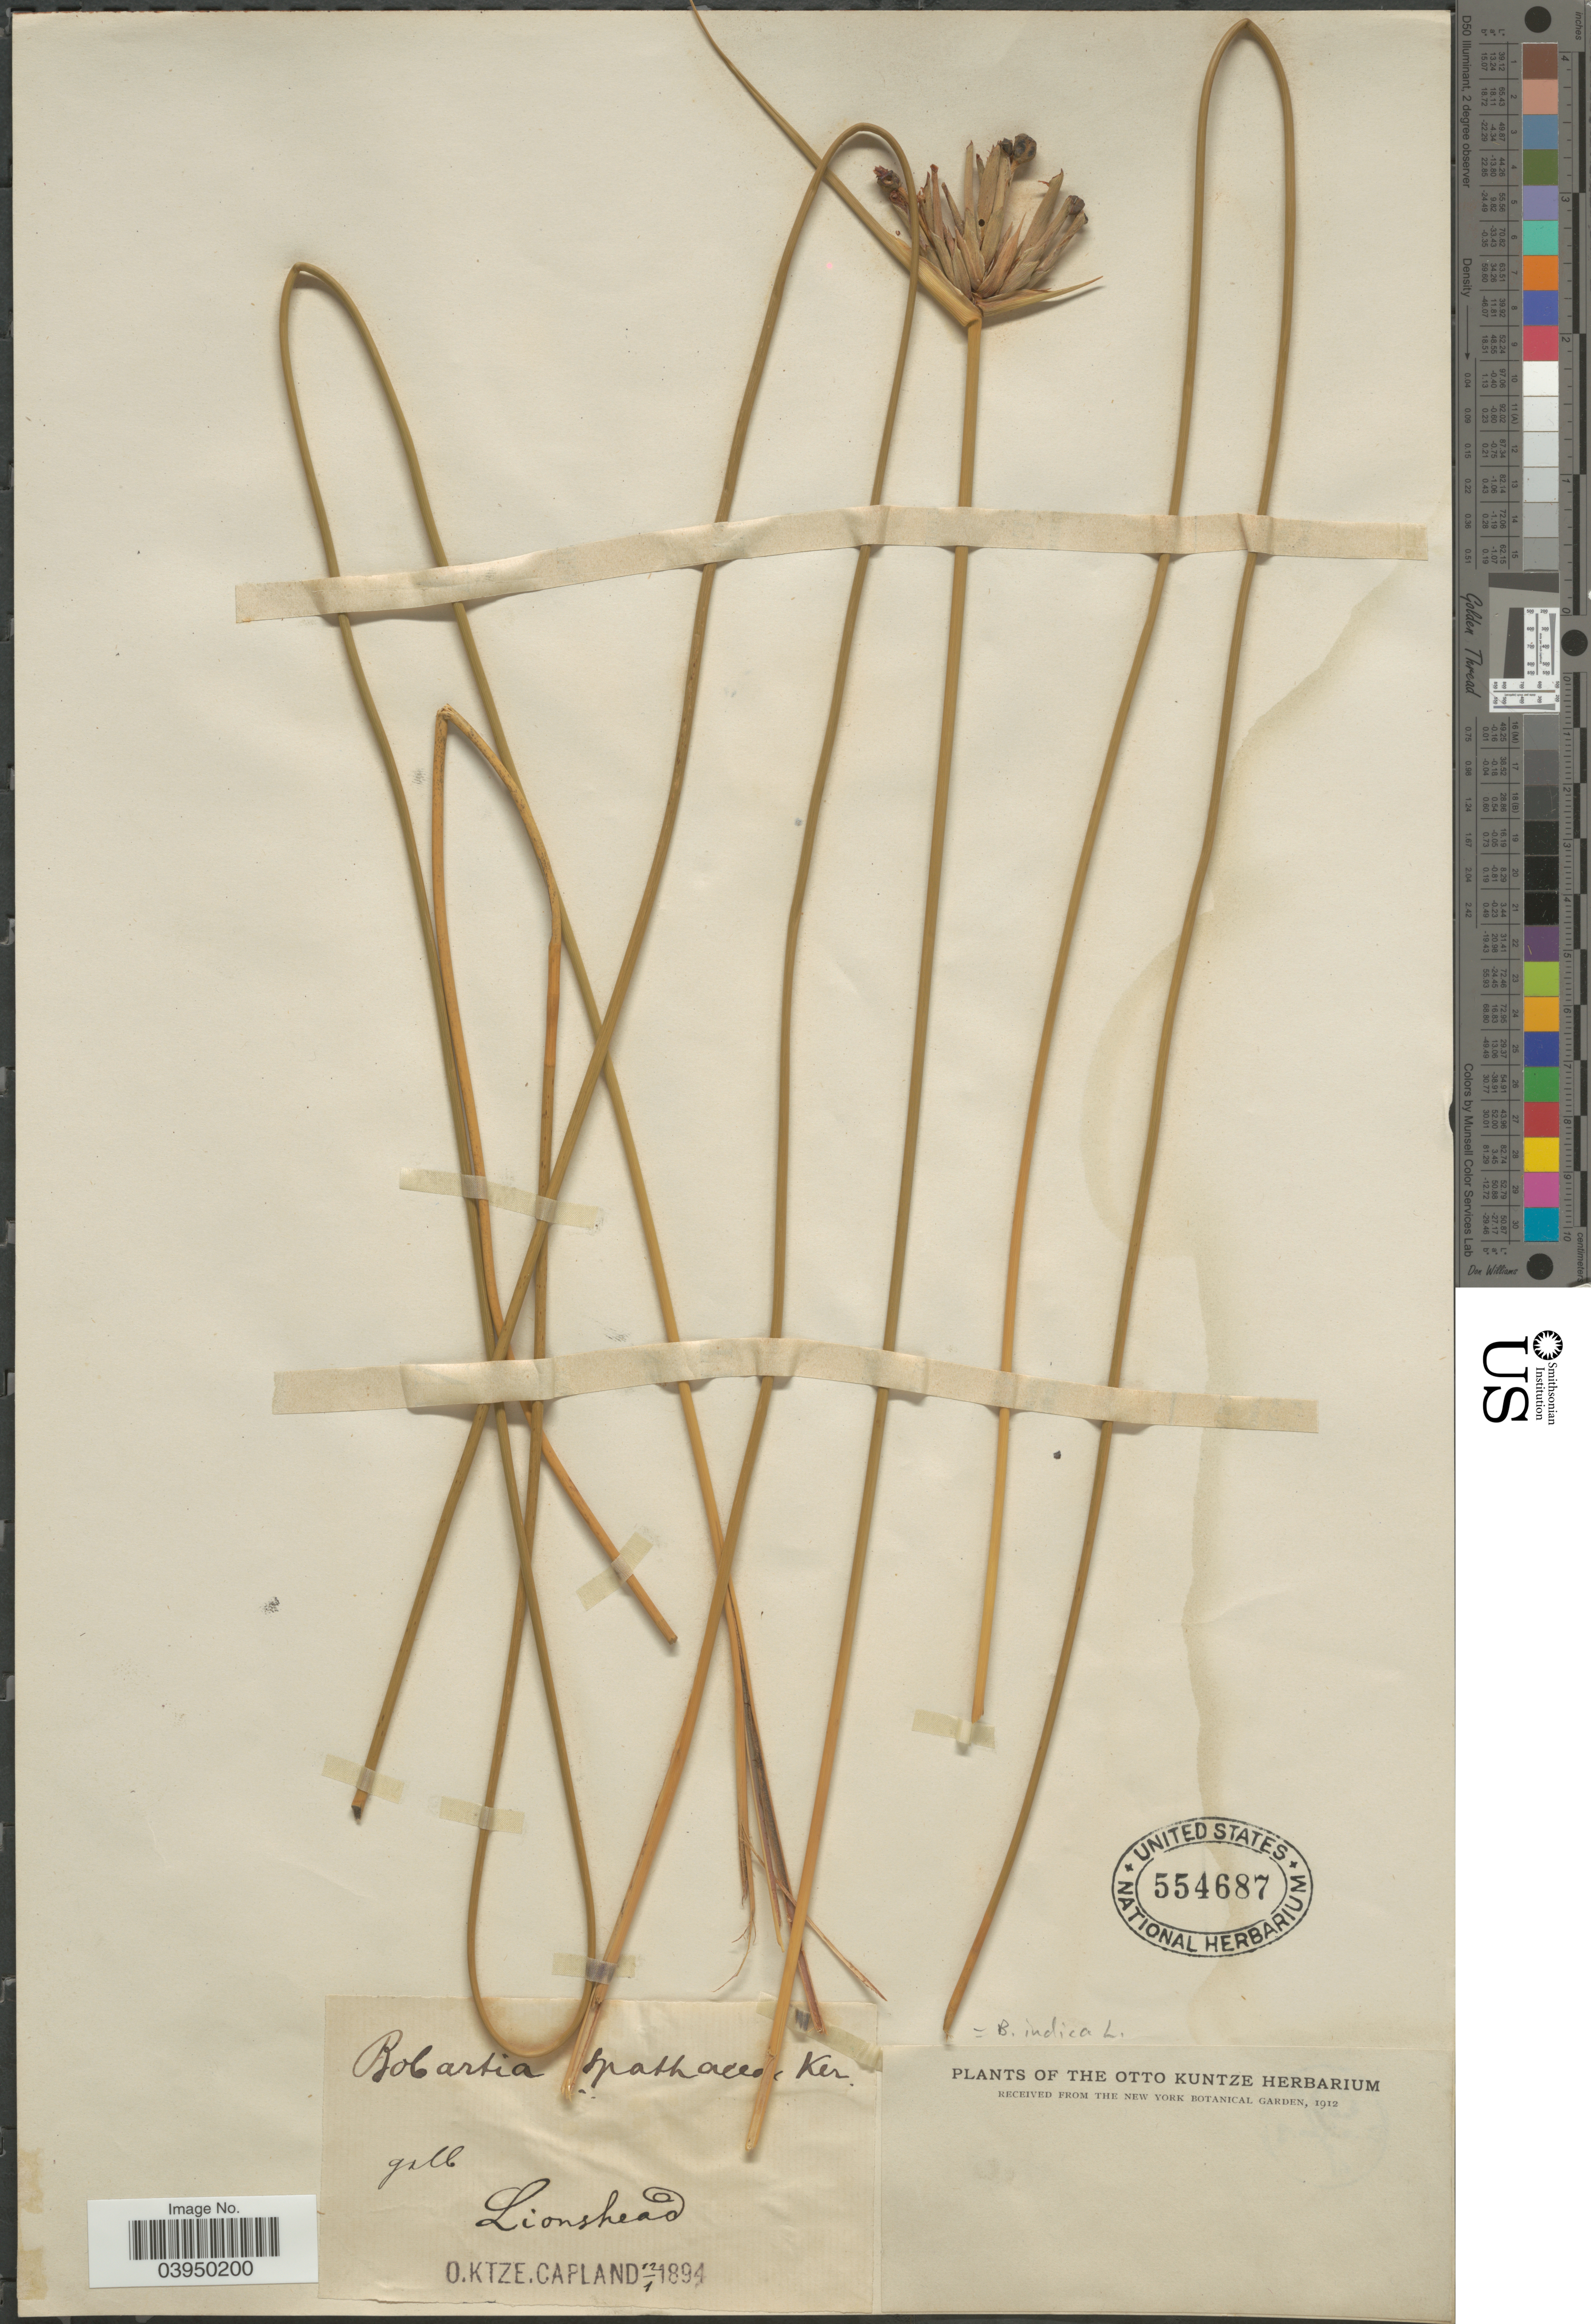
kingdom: Plantae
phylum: Tracheophyta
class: Liliopsida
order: Asparagales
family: Iridaceae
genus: Bobartia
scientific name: Bobartia indica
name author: L.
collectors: C.E.O. Kuntze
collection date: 1894-01-12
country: South Africa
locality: Lionshead. Capland.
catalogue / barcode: US 554687